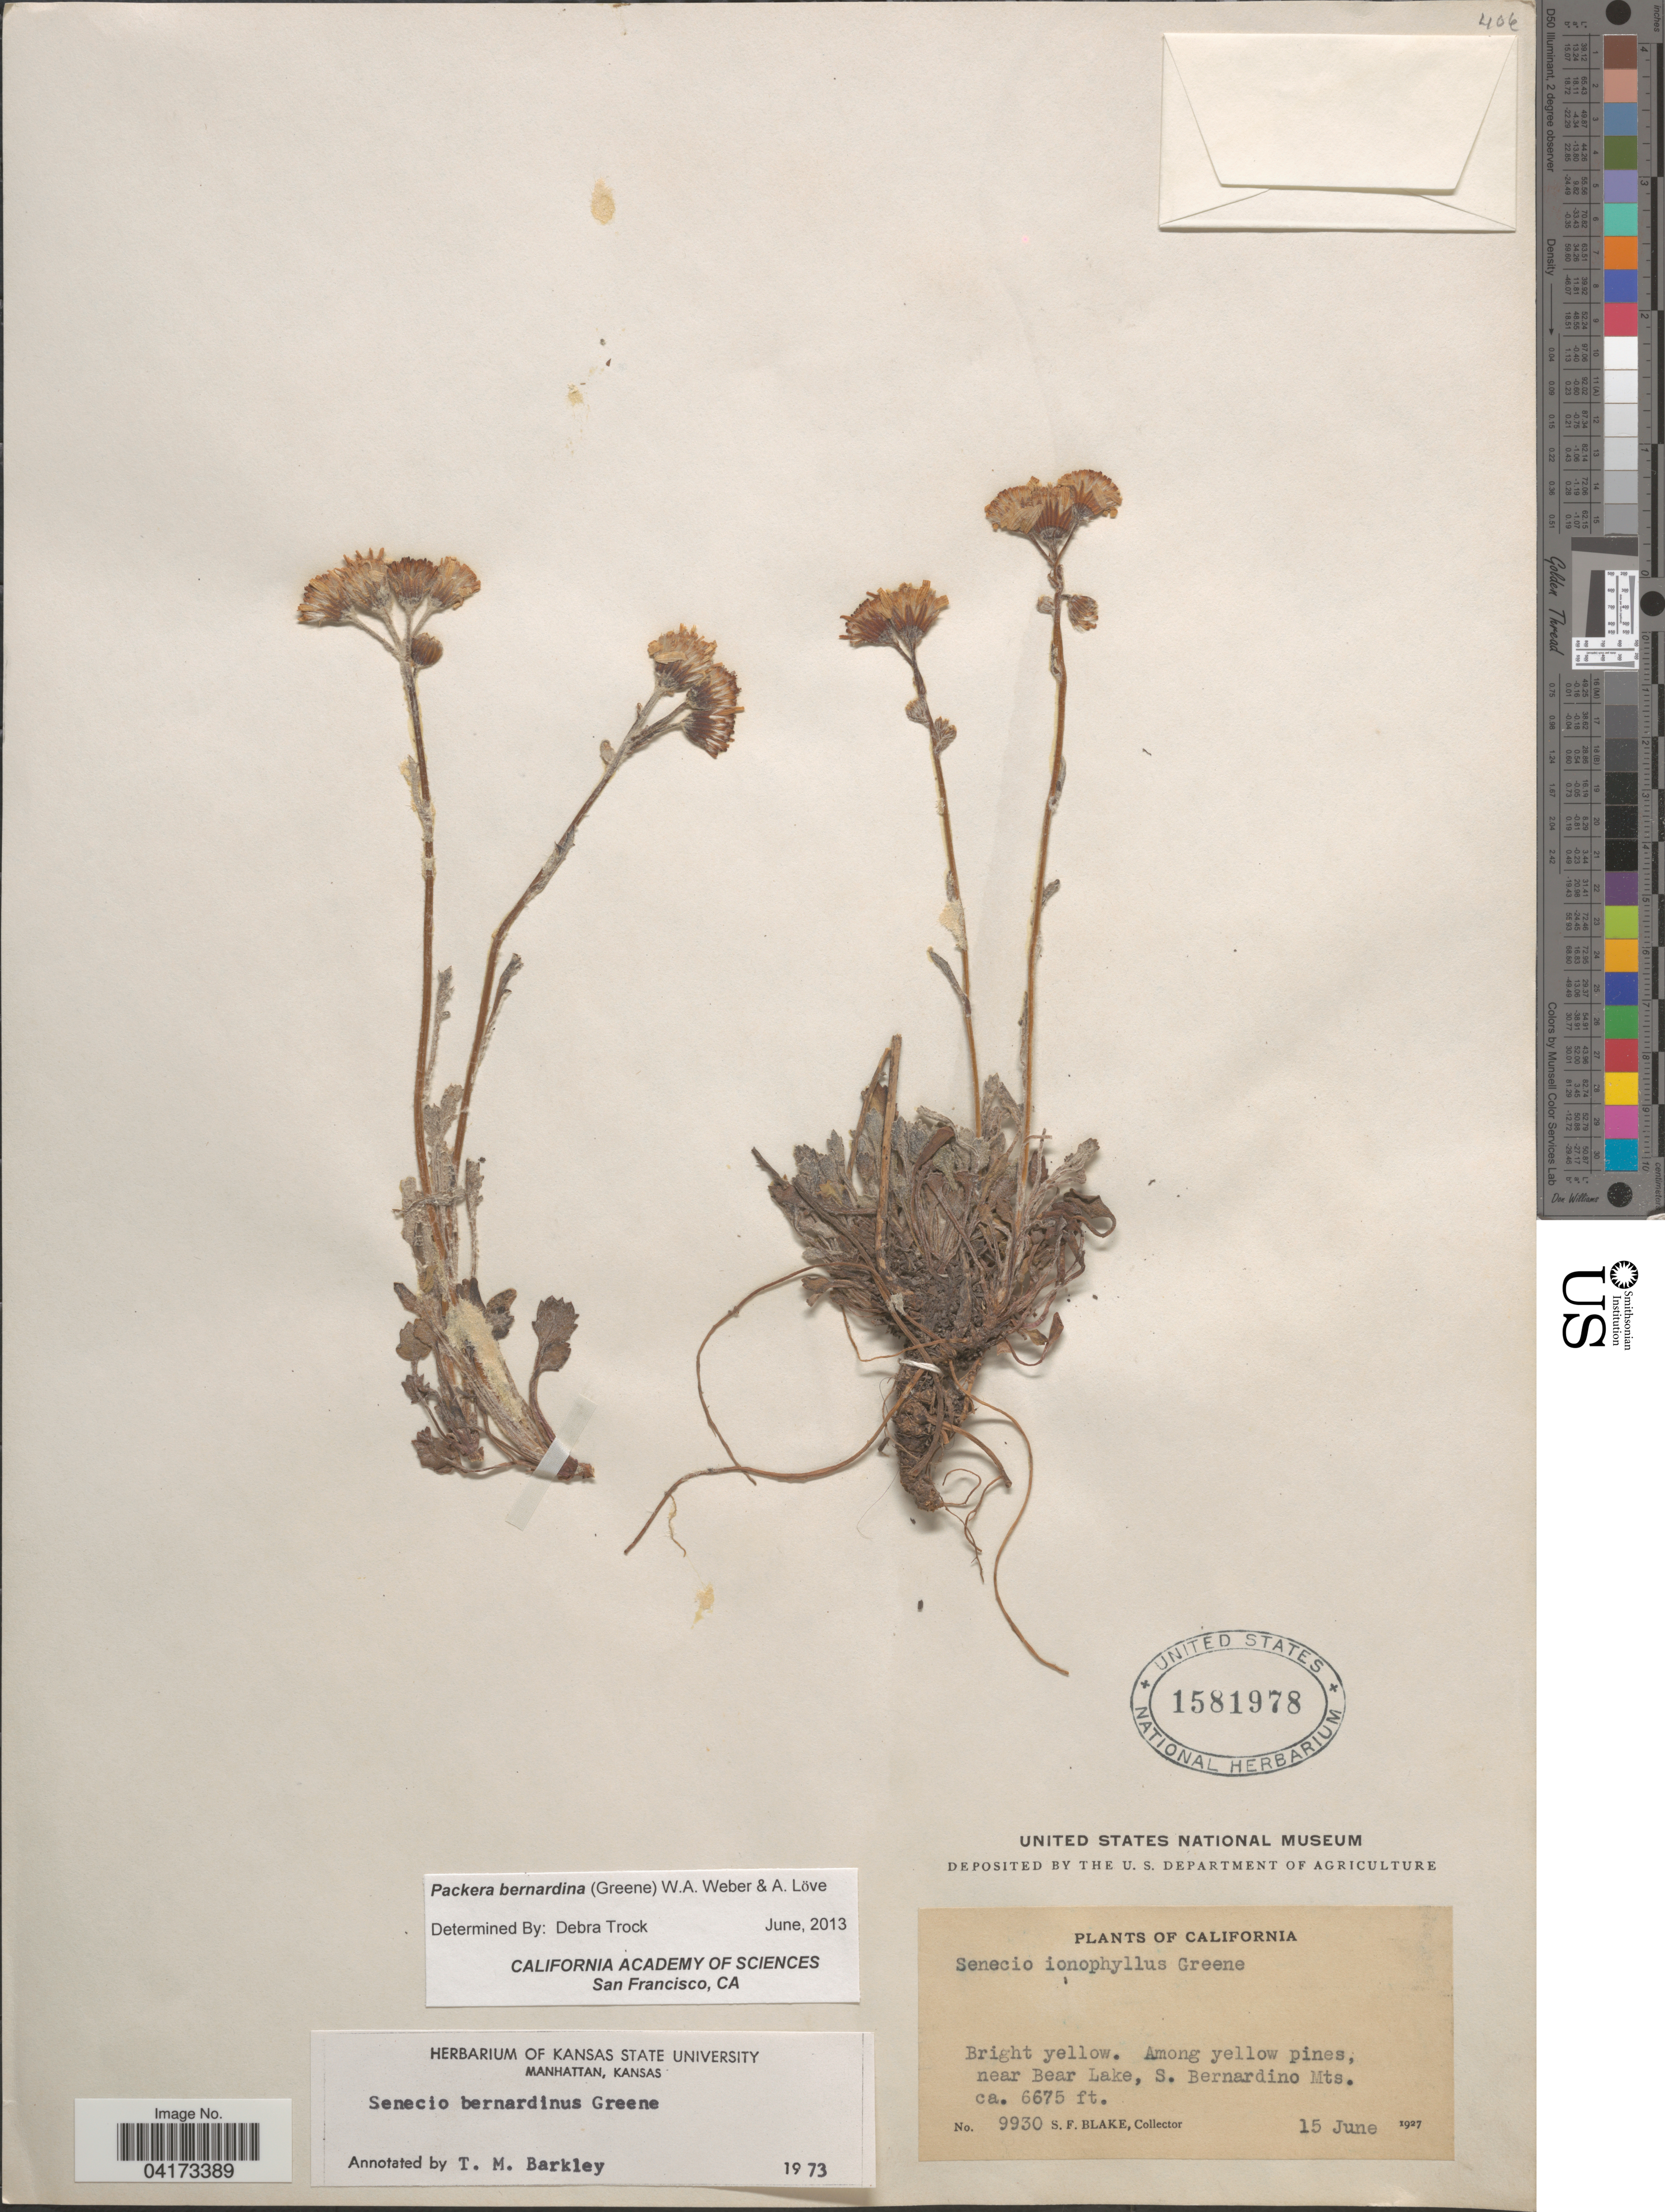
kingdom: Plantae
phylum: Tracheophyta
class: Magnoliopsida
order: Asterales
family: Asteraceae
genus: Packera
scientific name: Packera bernardina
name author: (Greene) W.A. Weber & Á. Löve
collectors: S. Blake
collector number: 9930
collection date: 1927-06-15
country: United States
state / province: California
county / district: San Bernardino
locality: Near Bear Lake, S. Bernardino Mts.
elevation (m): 2035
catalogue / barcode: US 1581978